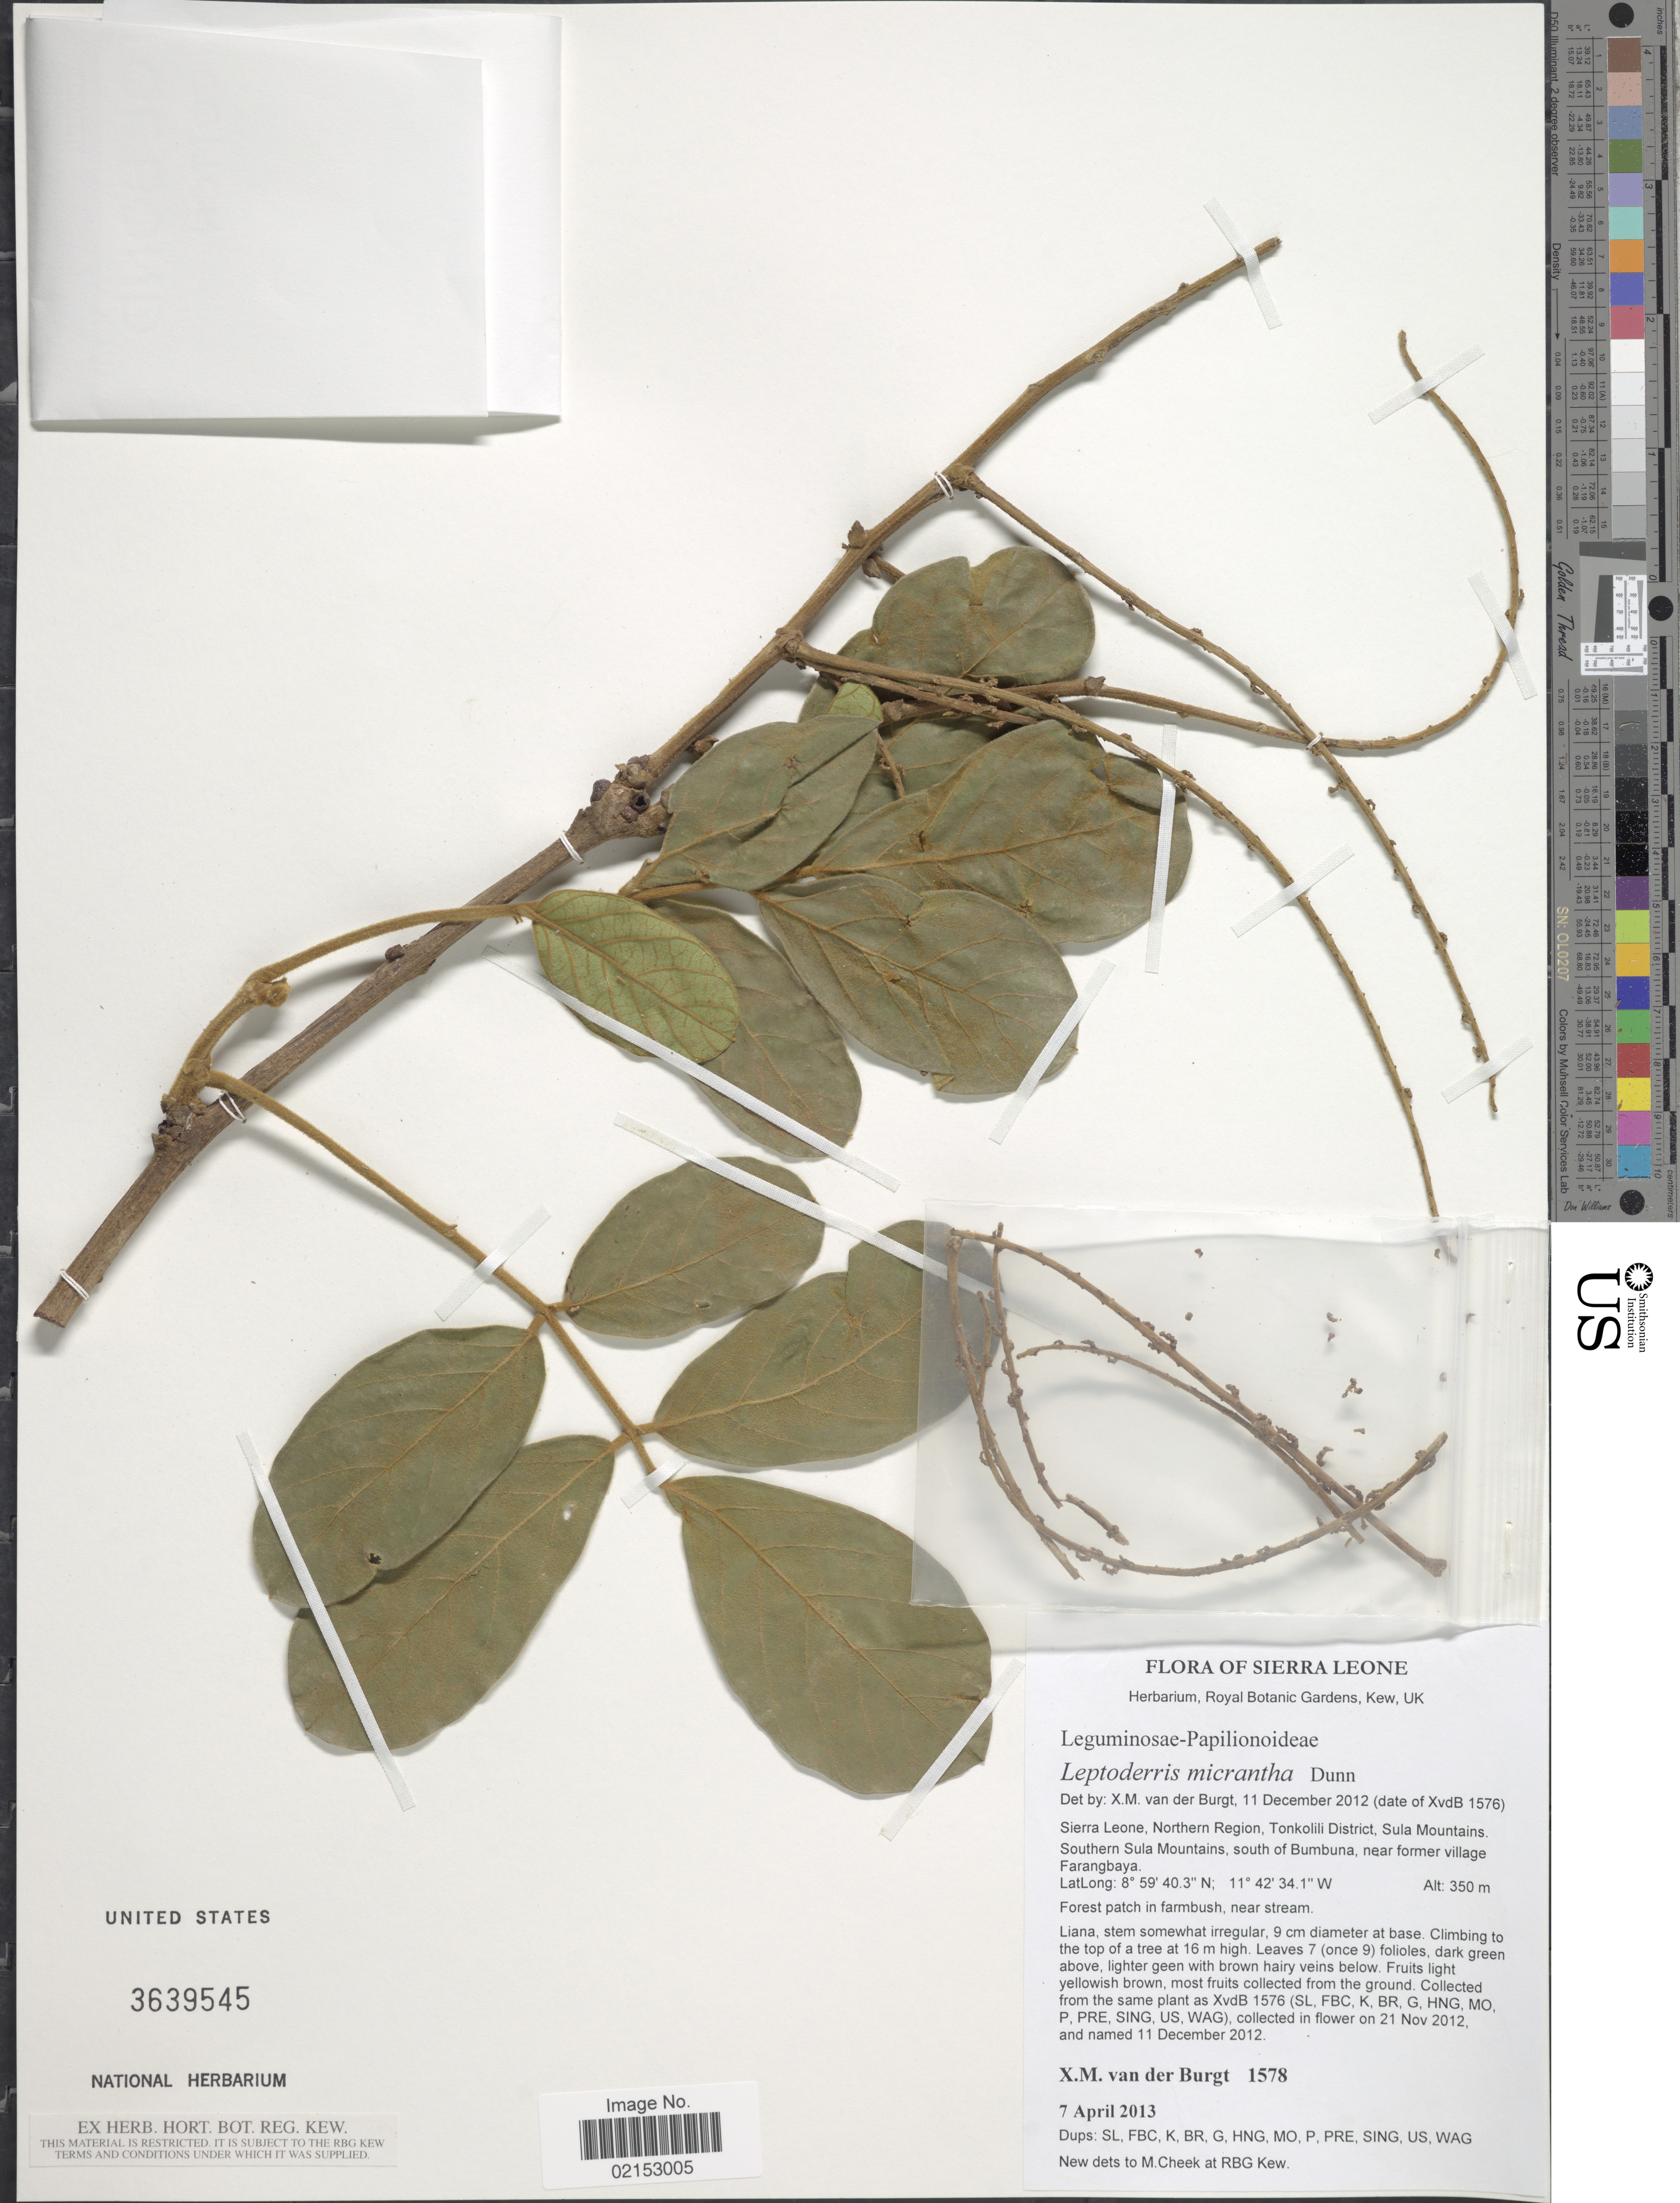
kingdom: Plantae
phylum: Tracheophyta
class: Magnoliopsida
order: Fabales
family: Fabaceae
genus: Leptoderris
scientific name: Leptoderris micrantha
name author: Dunn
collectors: X. M. van der Burgt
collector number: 1578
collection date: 2013-04-07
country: Sierra Leone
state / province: Northern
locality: Northern Region, Tonkolili District, Sulala Mountain. Southern Sula Mountains, south of Bumbuna, near former village Farangbaya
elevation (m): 350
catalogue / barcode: US 3639545